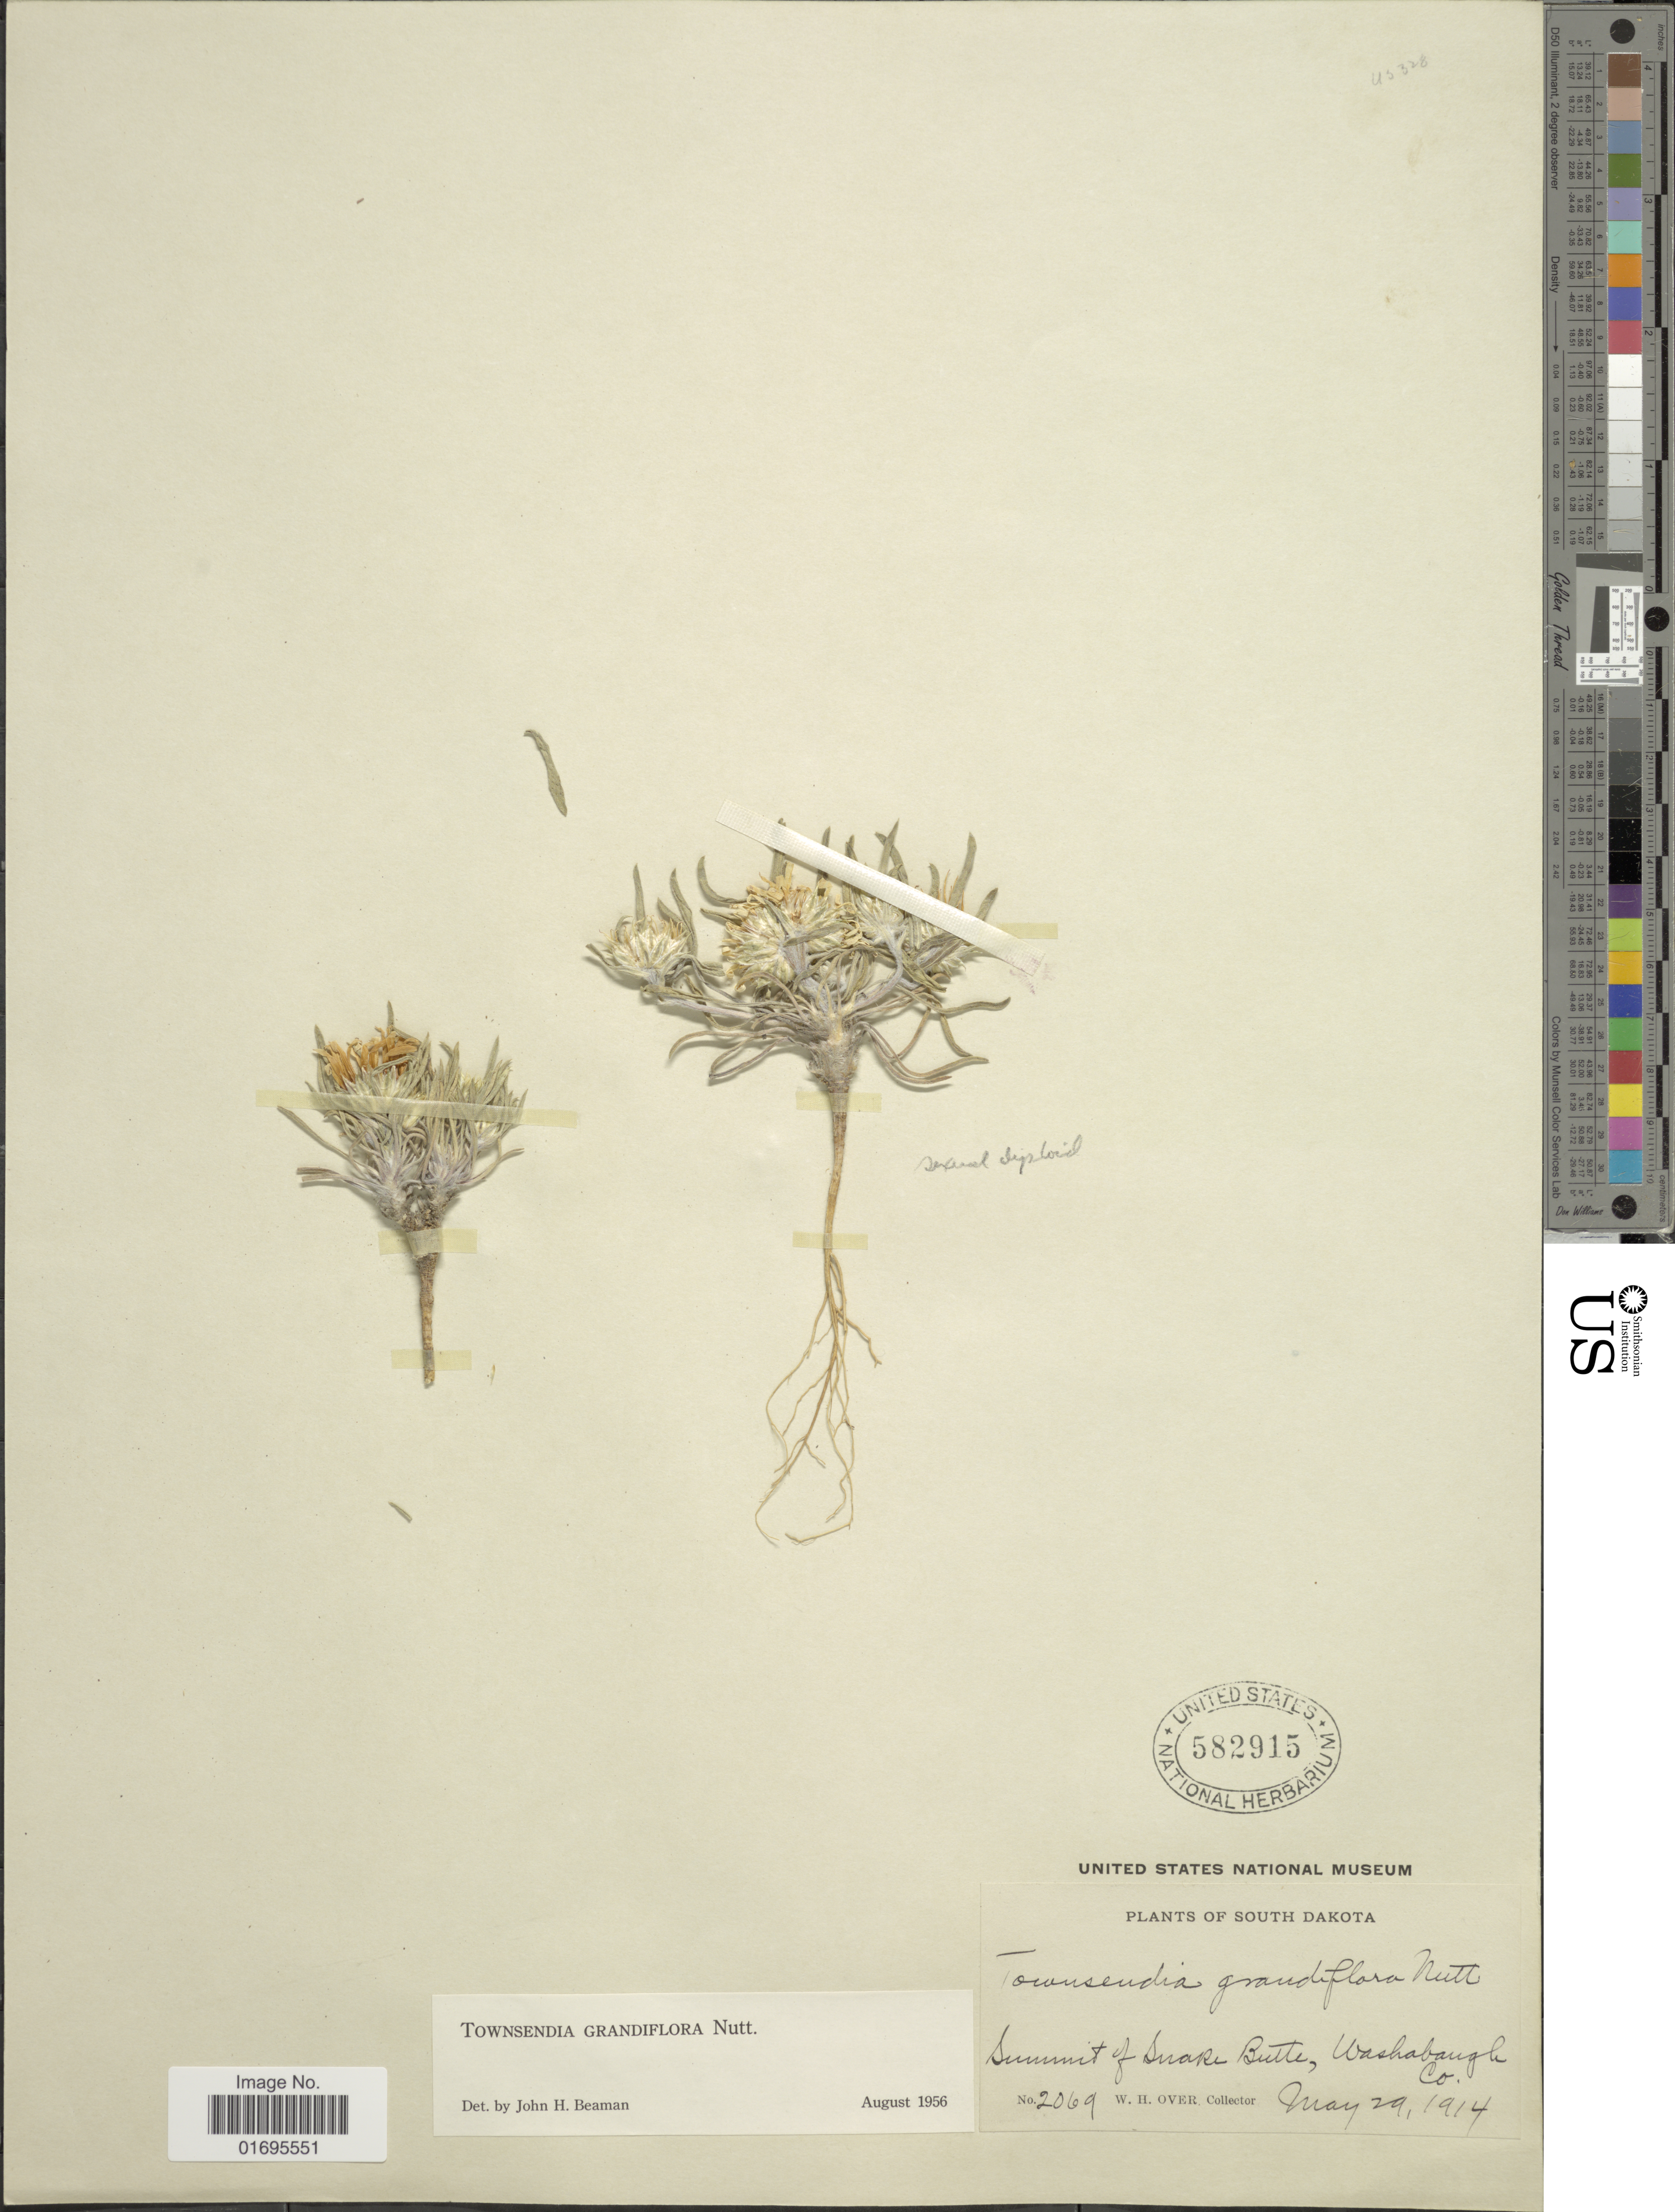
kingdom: Plantae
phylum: Tracheophyta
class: Magnoliopsida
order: Asterales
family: Asteraceae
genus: Townsendia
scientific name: Townsendia grandiflora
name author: Nutt.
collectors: W. Over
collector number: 2069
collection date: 1914-05-29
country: United States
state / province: South Dakota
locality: Summit of Snake Butte, Washabaugh Co.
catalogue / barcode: US 582915